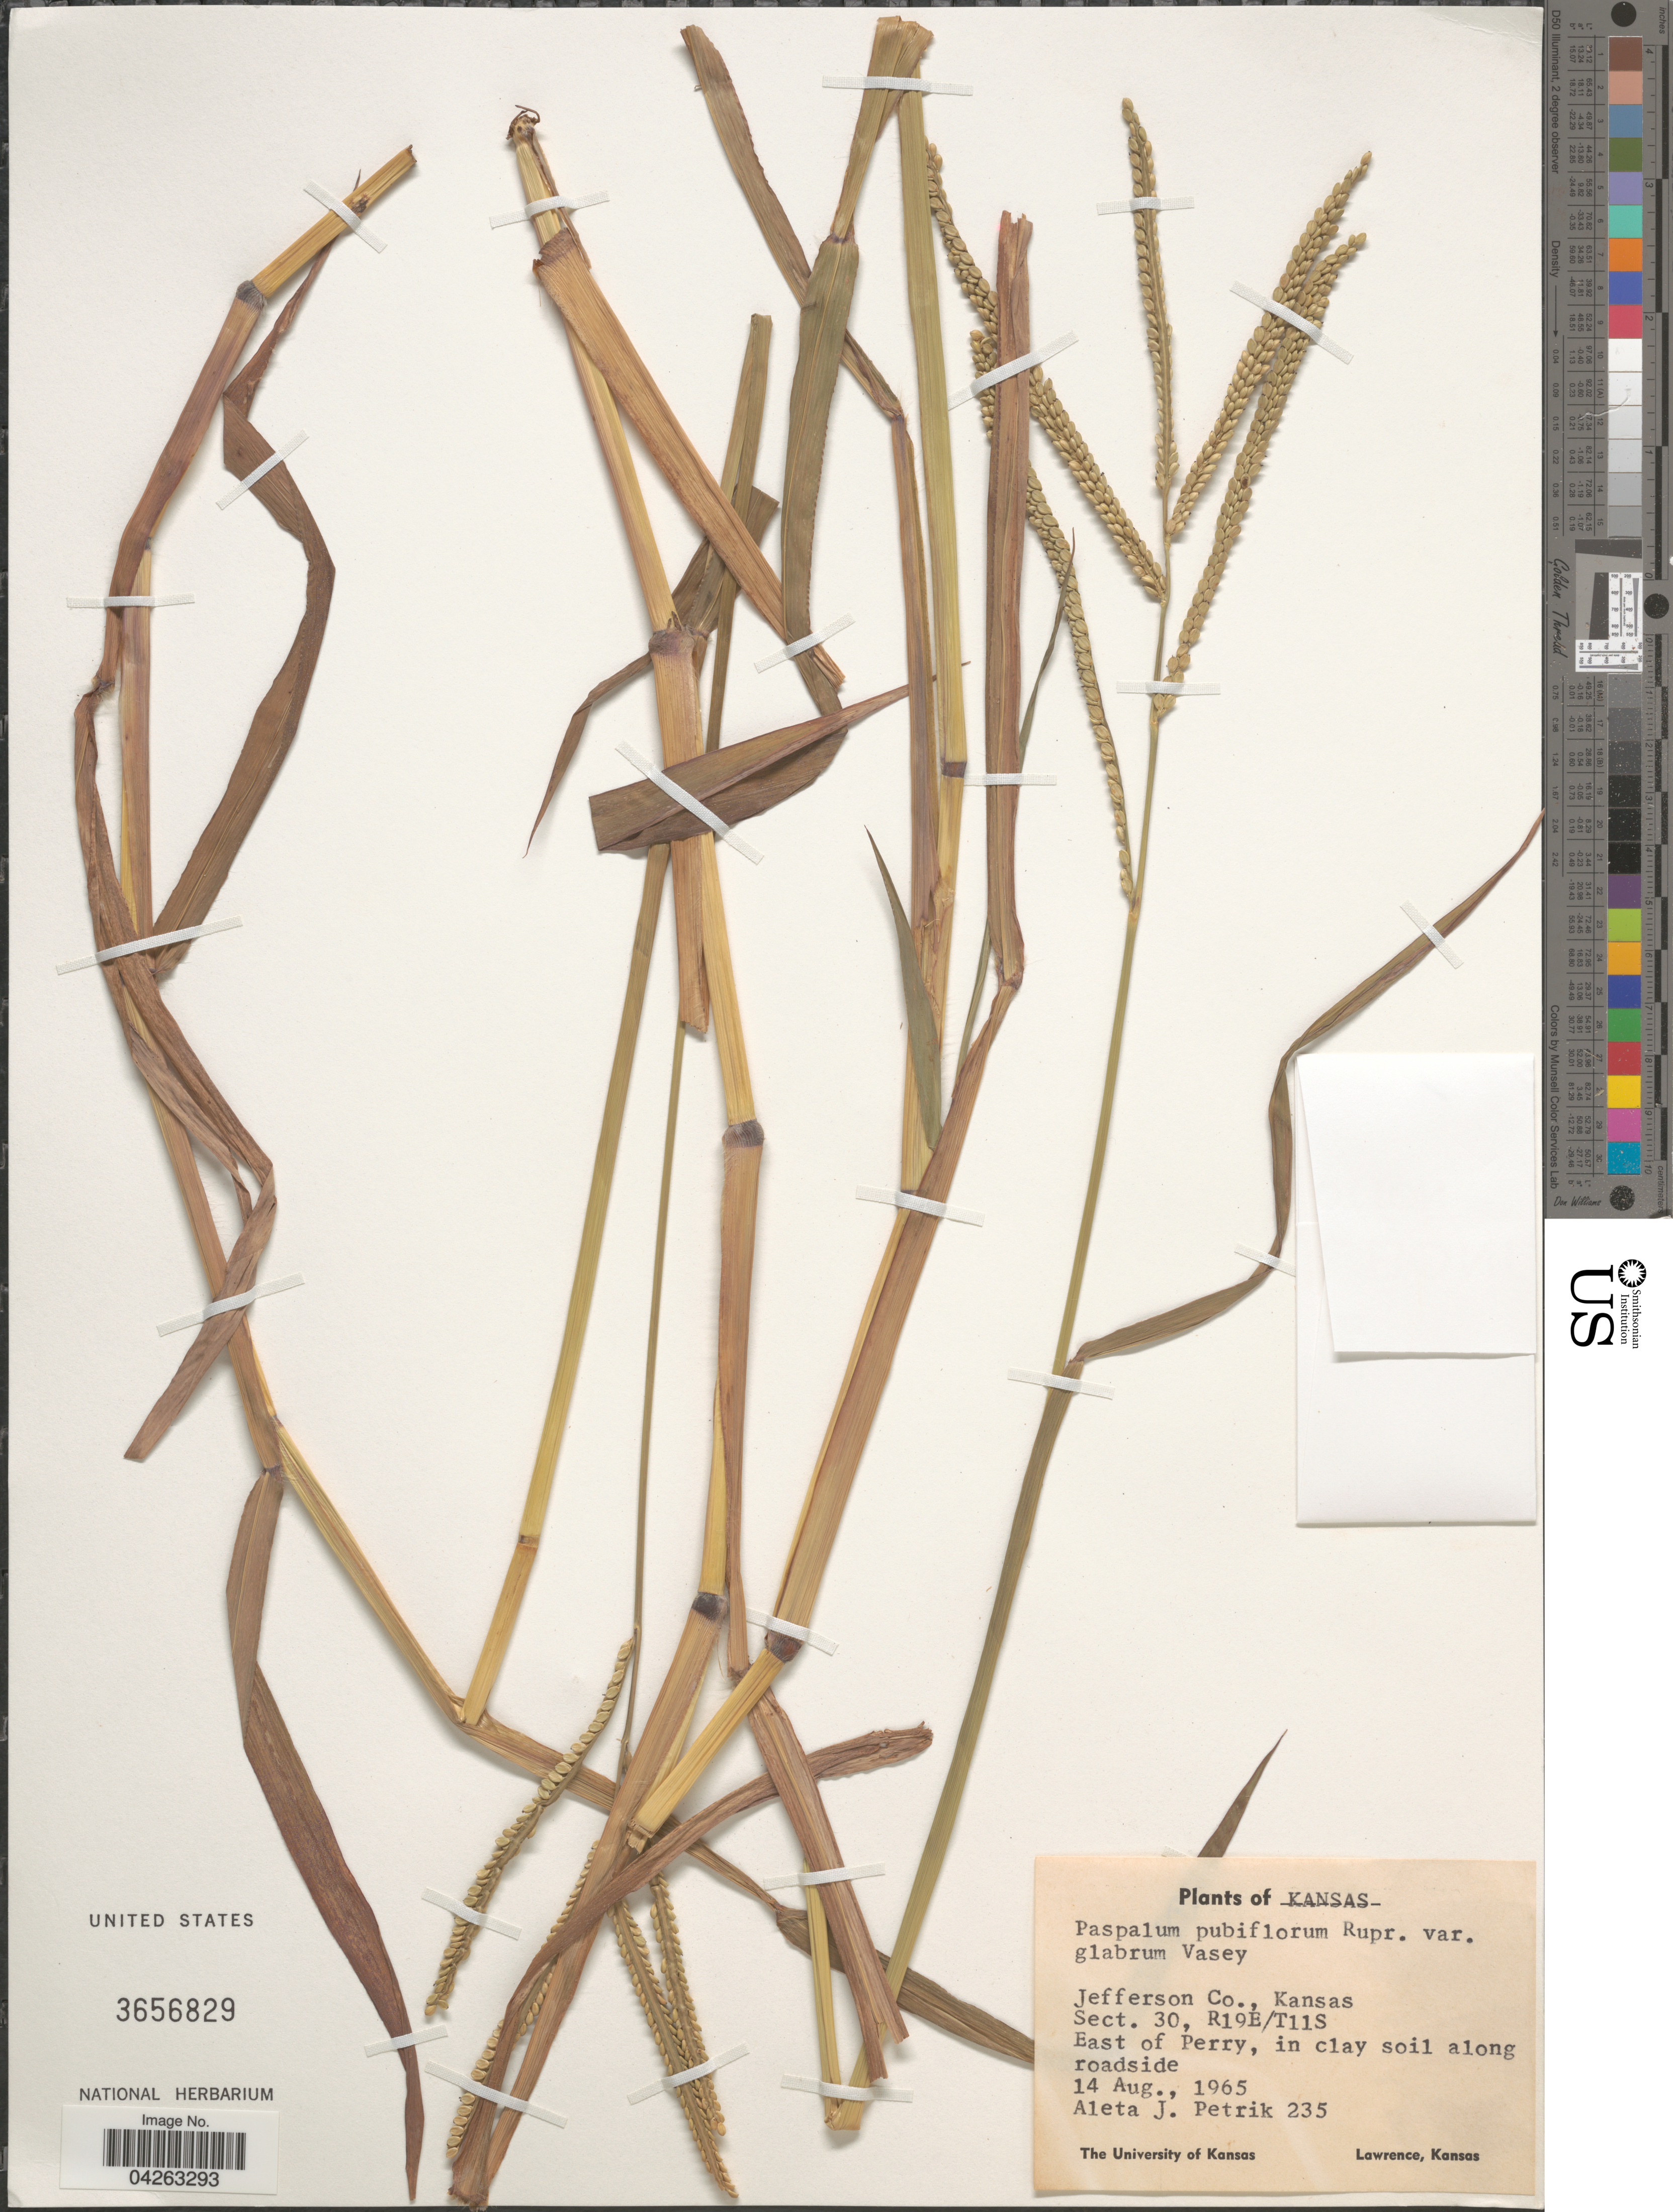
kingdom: Plantae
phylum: Tracheophyta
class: Liliopsida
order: Poales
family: Poaceae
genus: Paspalum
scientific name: Paspalum pubiflorum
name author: Rupr. ex E. Fourn.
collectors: A. Petrik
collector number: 235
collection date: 1965-08-14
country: United States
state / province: Kansas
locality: Jefferson Co. Sect. 30, R19E/T11S. East of Perry.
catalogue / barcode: US 3656829